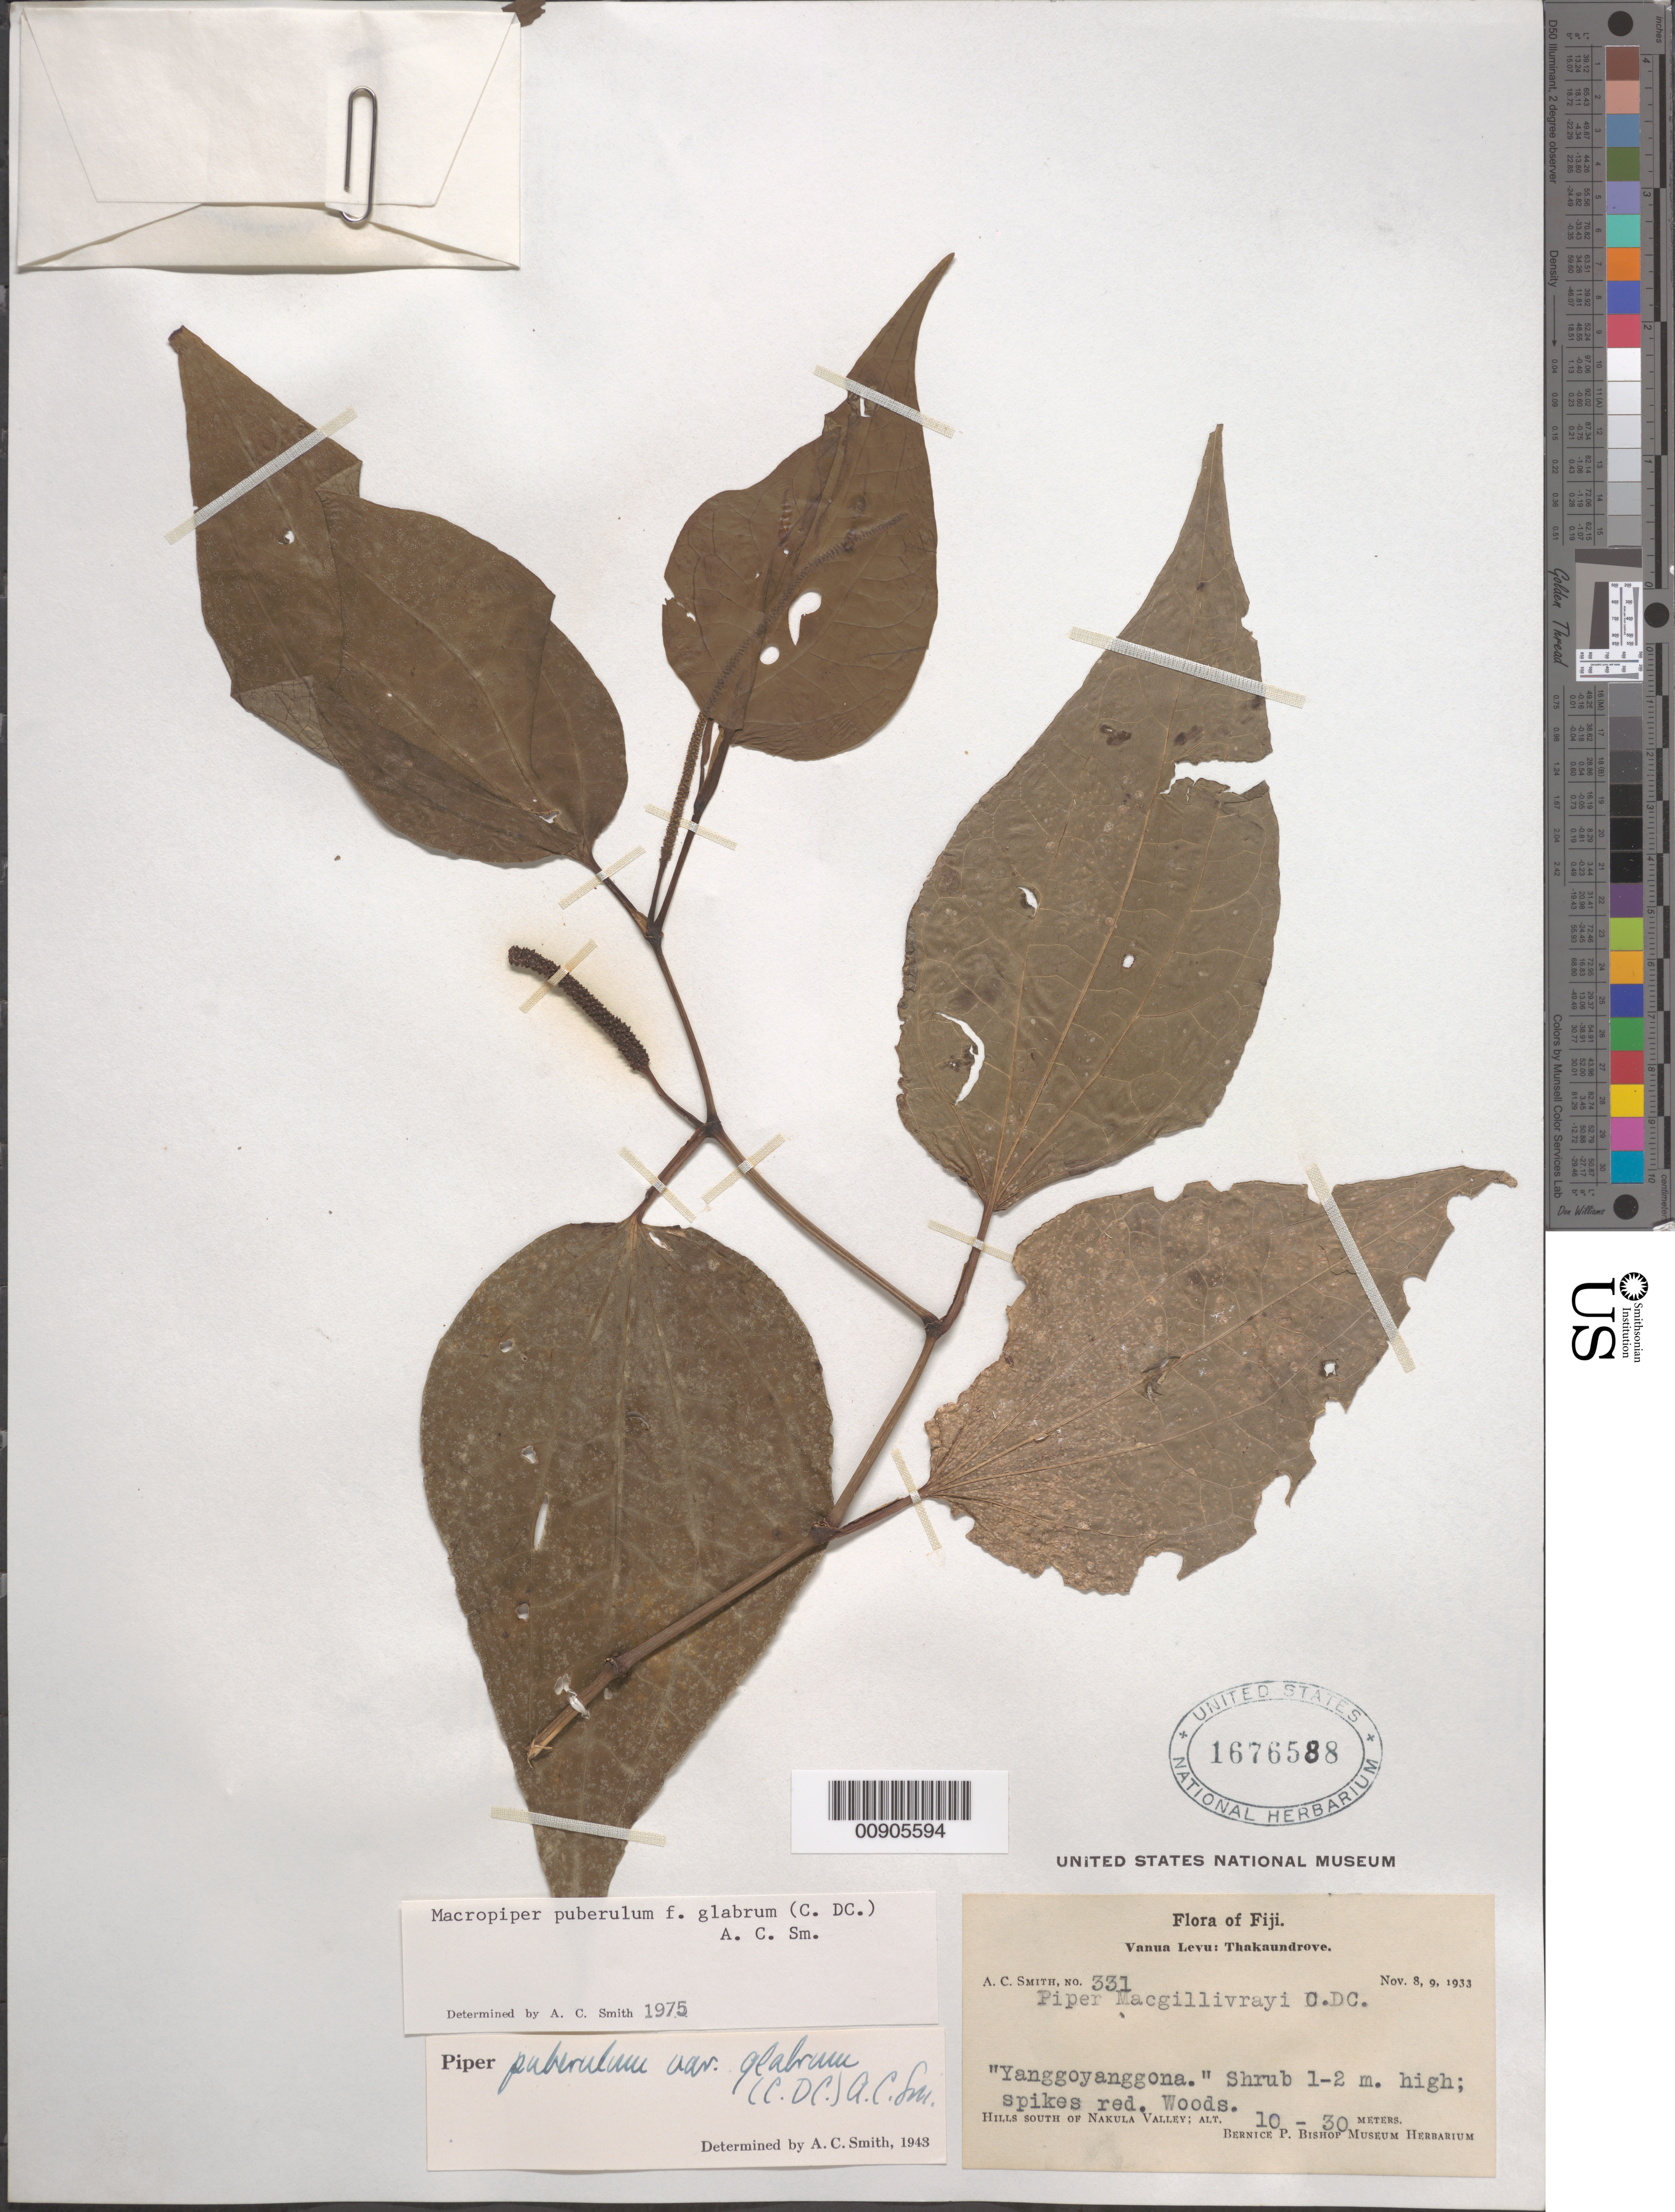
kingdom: Plantae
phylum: Tracheophyta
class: Magnoliopsida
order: Piperales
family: Piperaceae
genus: Piper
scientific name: Piper puberulum var. glabrum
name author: (C. DC.) C.A. Sm.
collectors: C. A. Smith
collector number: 331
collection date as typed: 08 Nov 1933 to 09 Nov 1933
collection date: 1933-11-08/1933-11-09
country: Fiji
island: Vanua Levu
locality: Hankaundrove, hills south of Nakula Valley.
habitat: Woods.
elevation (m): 10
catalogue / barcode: US 1676588